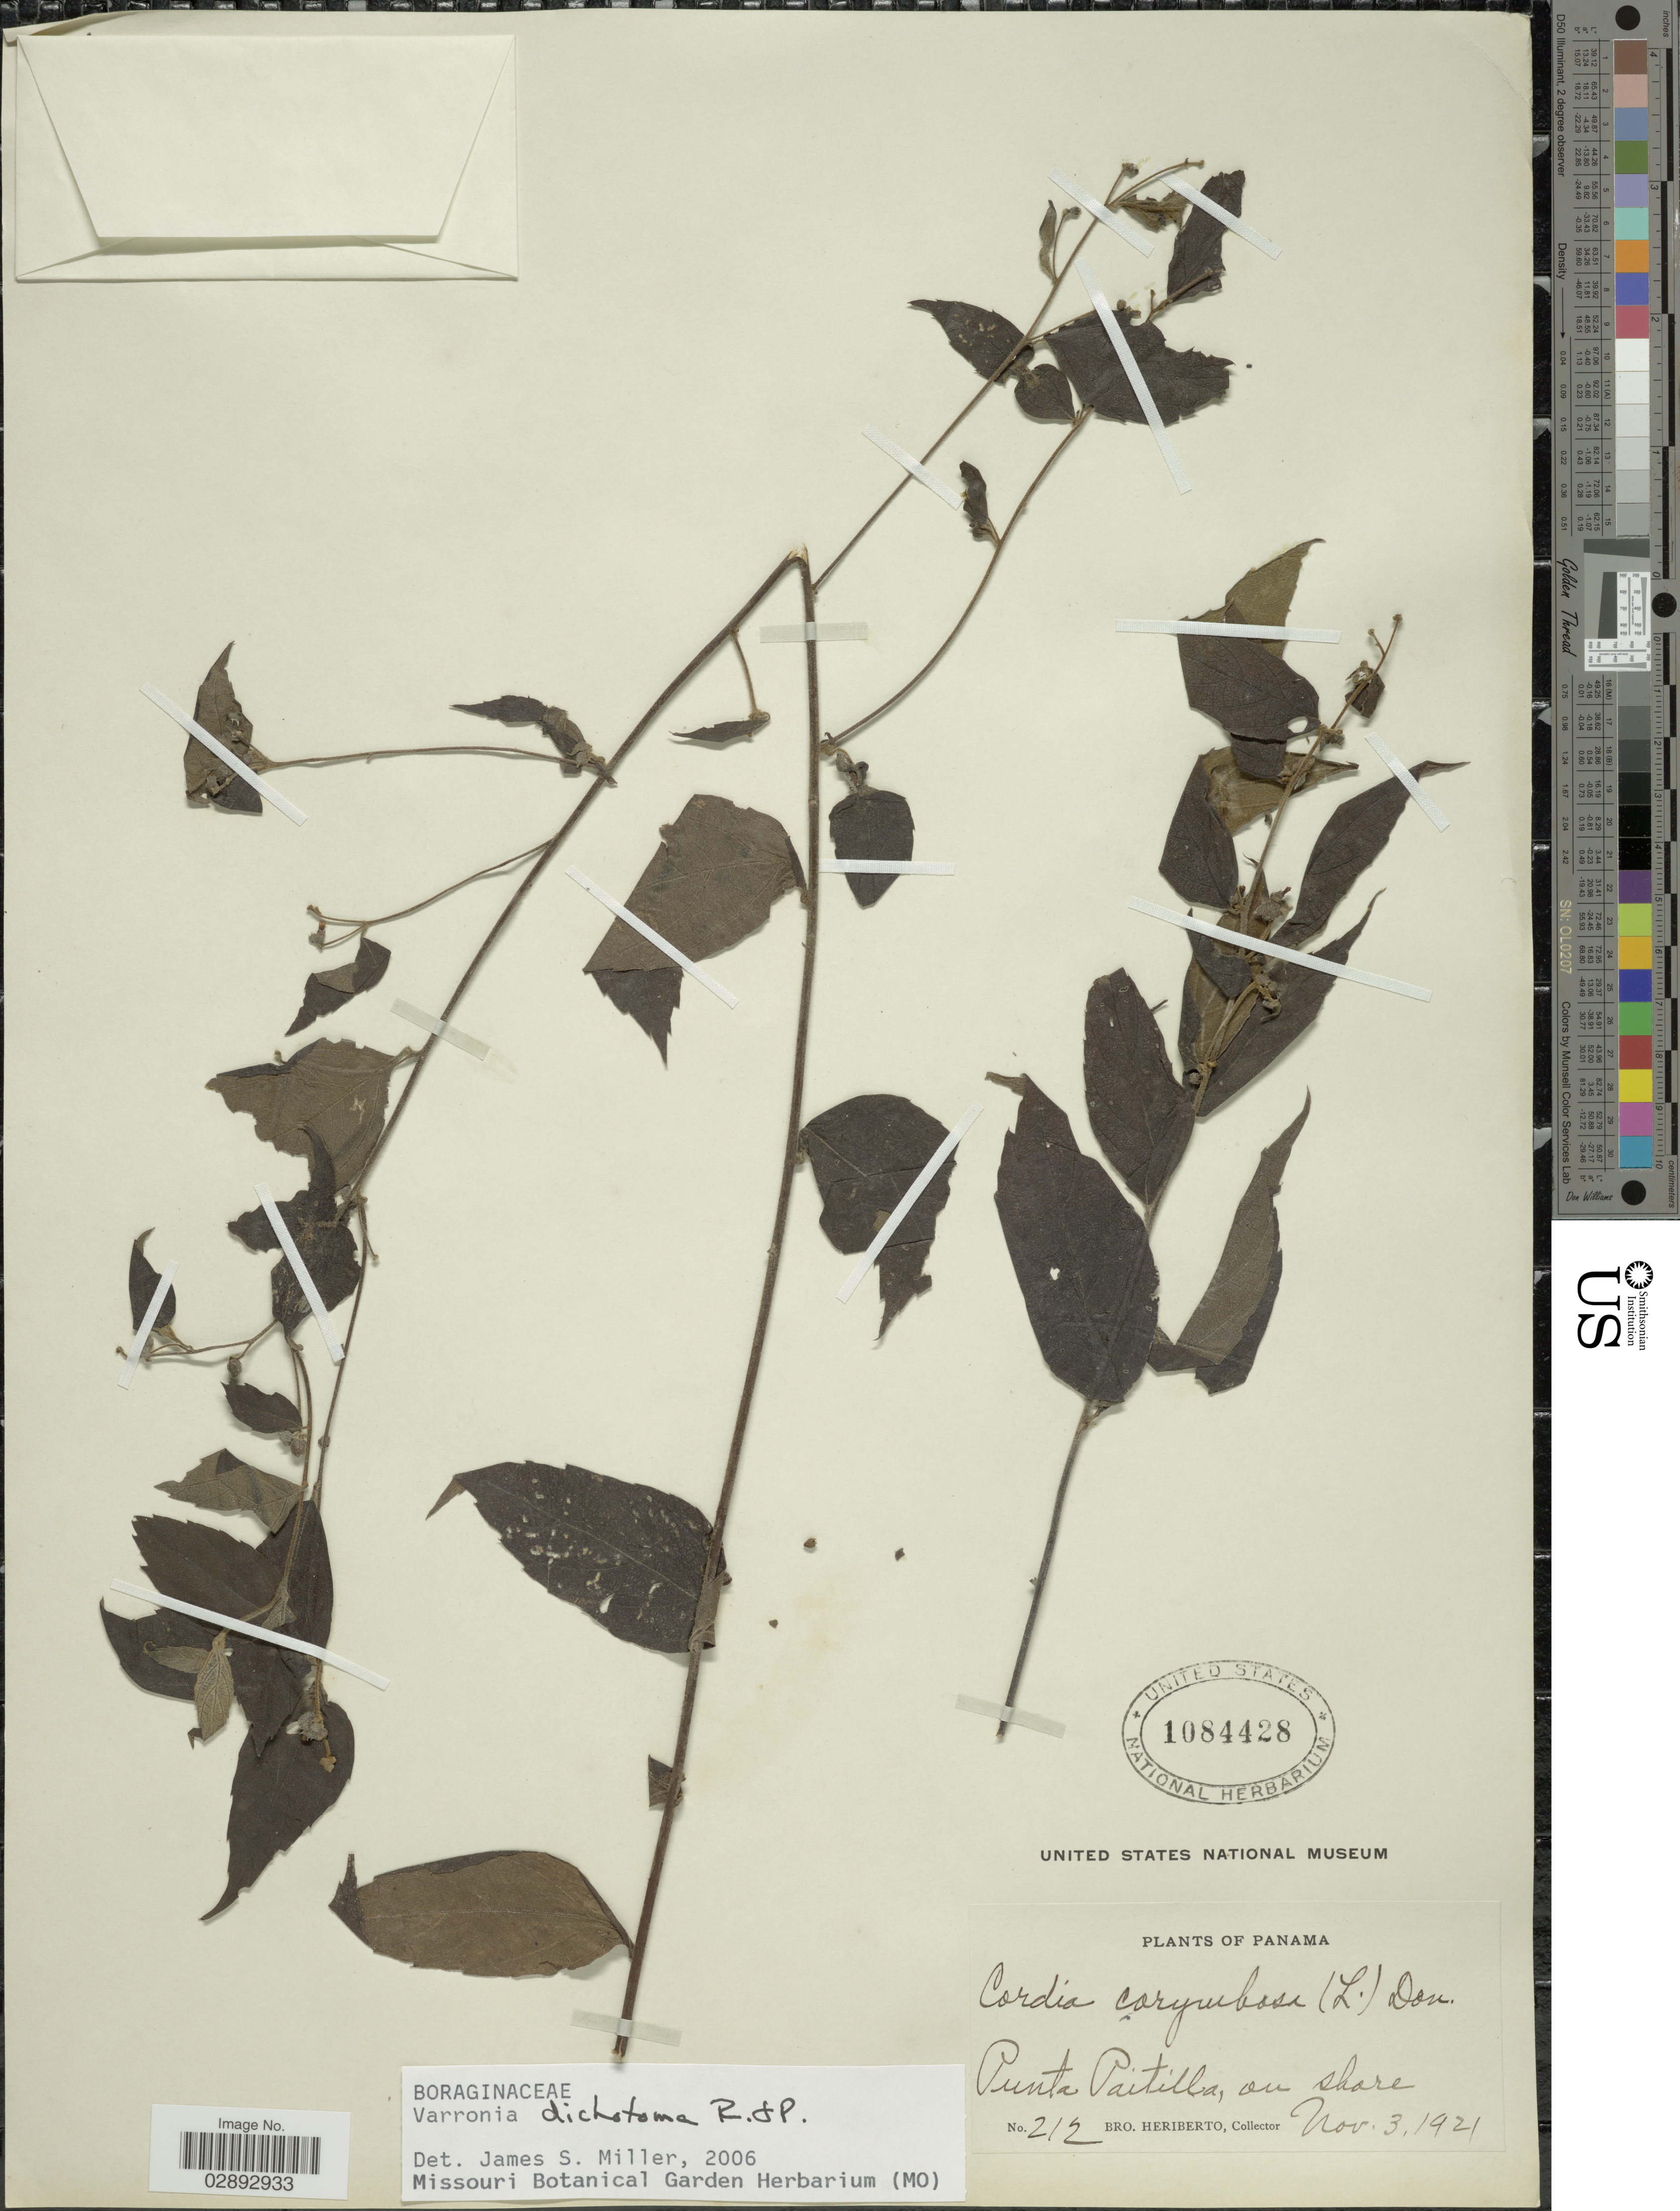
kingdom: Plantae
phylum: Tracheophyta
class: Magnoliopsida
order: Boraginales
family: Cordiaceae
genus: Varronia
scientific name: Varronia dichotoma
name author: Ruiz & Pav.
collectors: B. Heriberto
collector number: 212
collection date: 1921-11-03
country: Panama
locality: Punta Paitilla, on shore.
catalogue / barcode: US 1084428